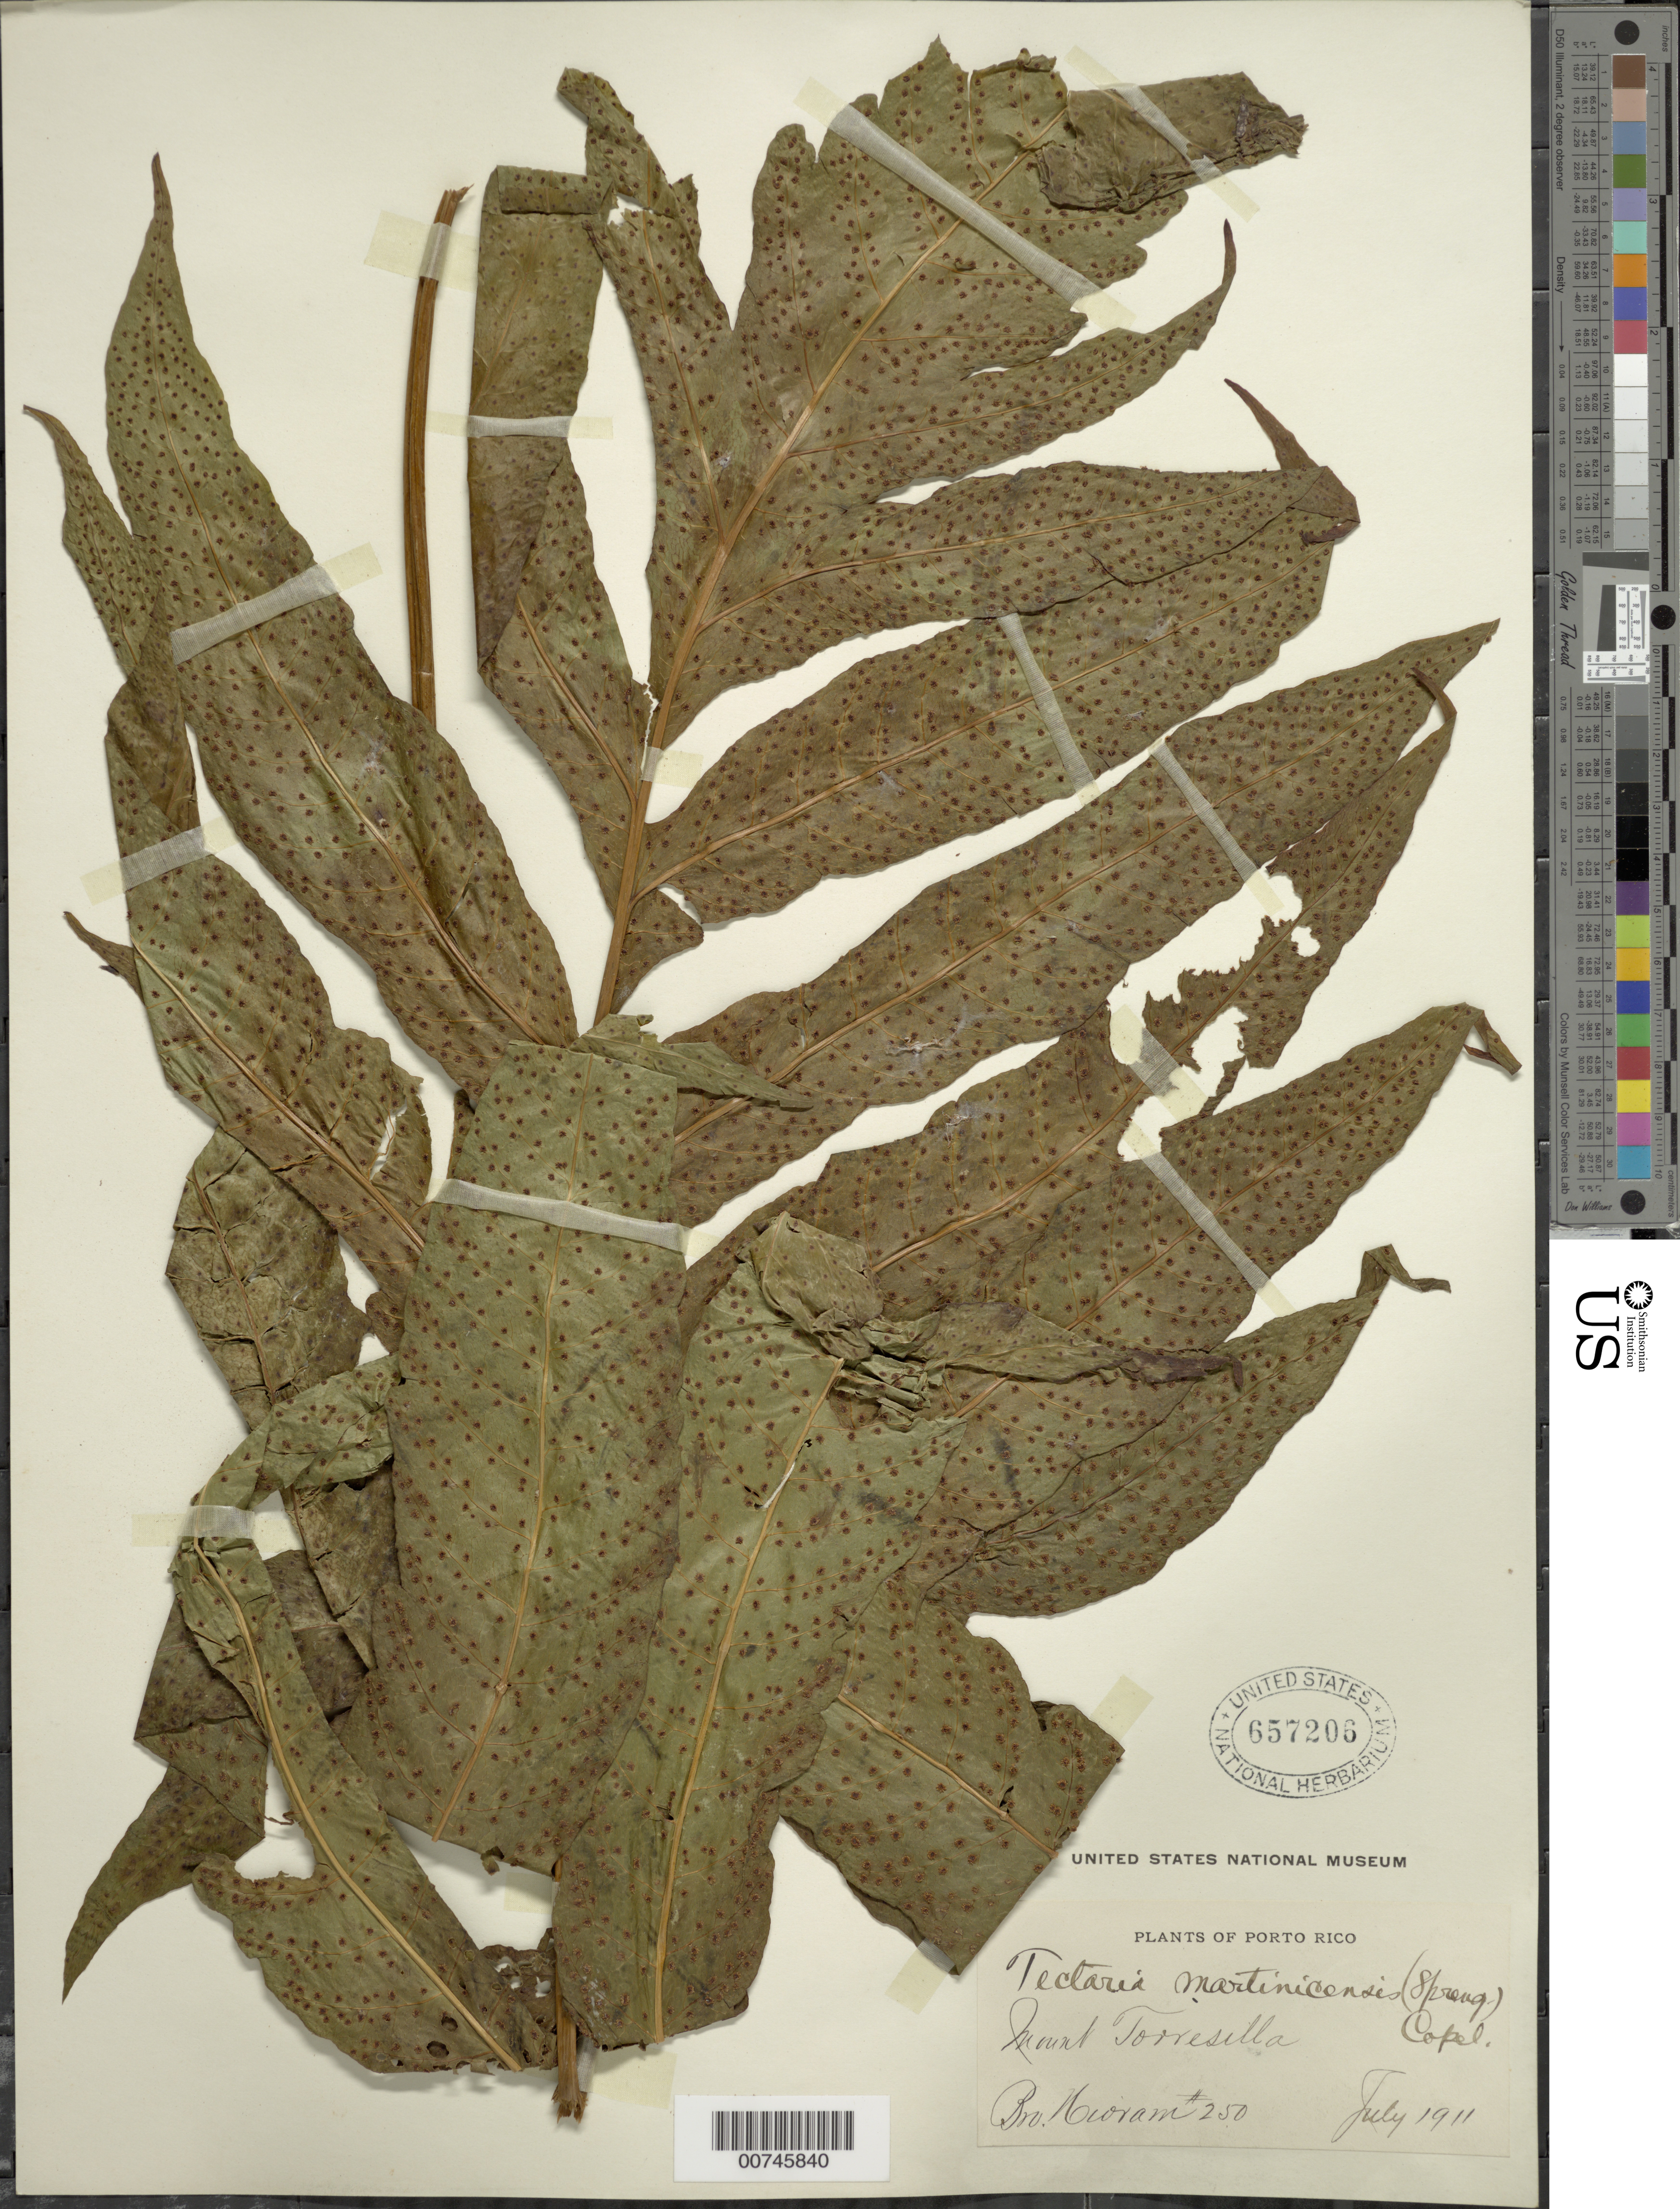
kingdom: Plantae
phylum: Tracheophyta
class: Polypodiopsida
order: Polypodiales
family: Tectariaceae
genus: Tectaria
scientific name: Tectaria incisa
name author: Cav.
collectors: Bro. Hioram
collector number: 250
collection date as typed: Jul 1911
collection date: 1911-07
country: Puerto Rico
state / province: Barranquitas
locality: Mount Torrecilla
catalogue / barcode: US 697206